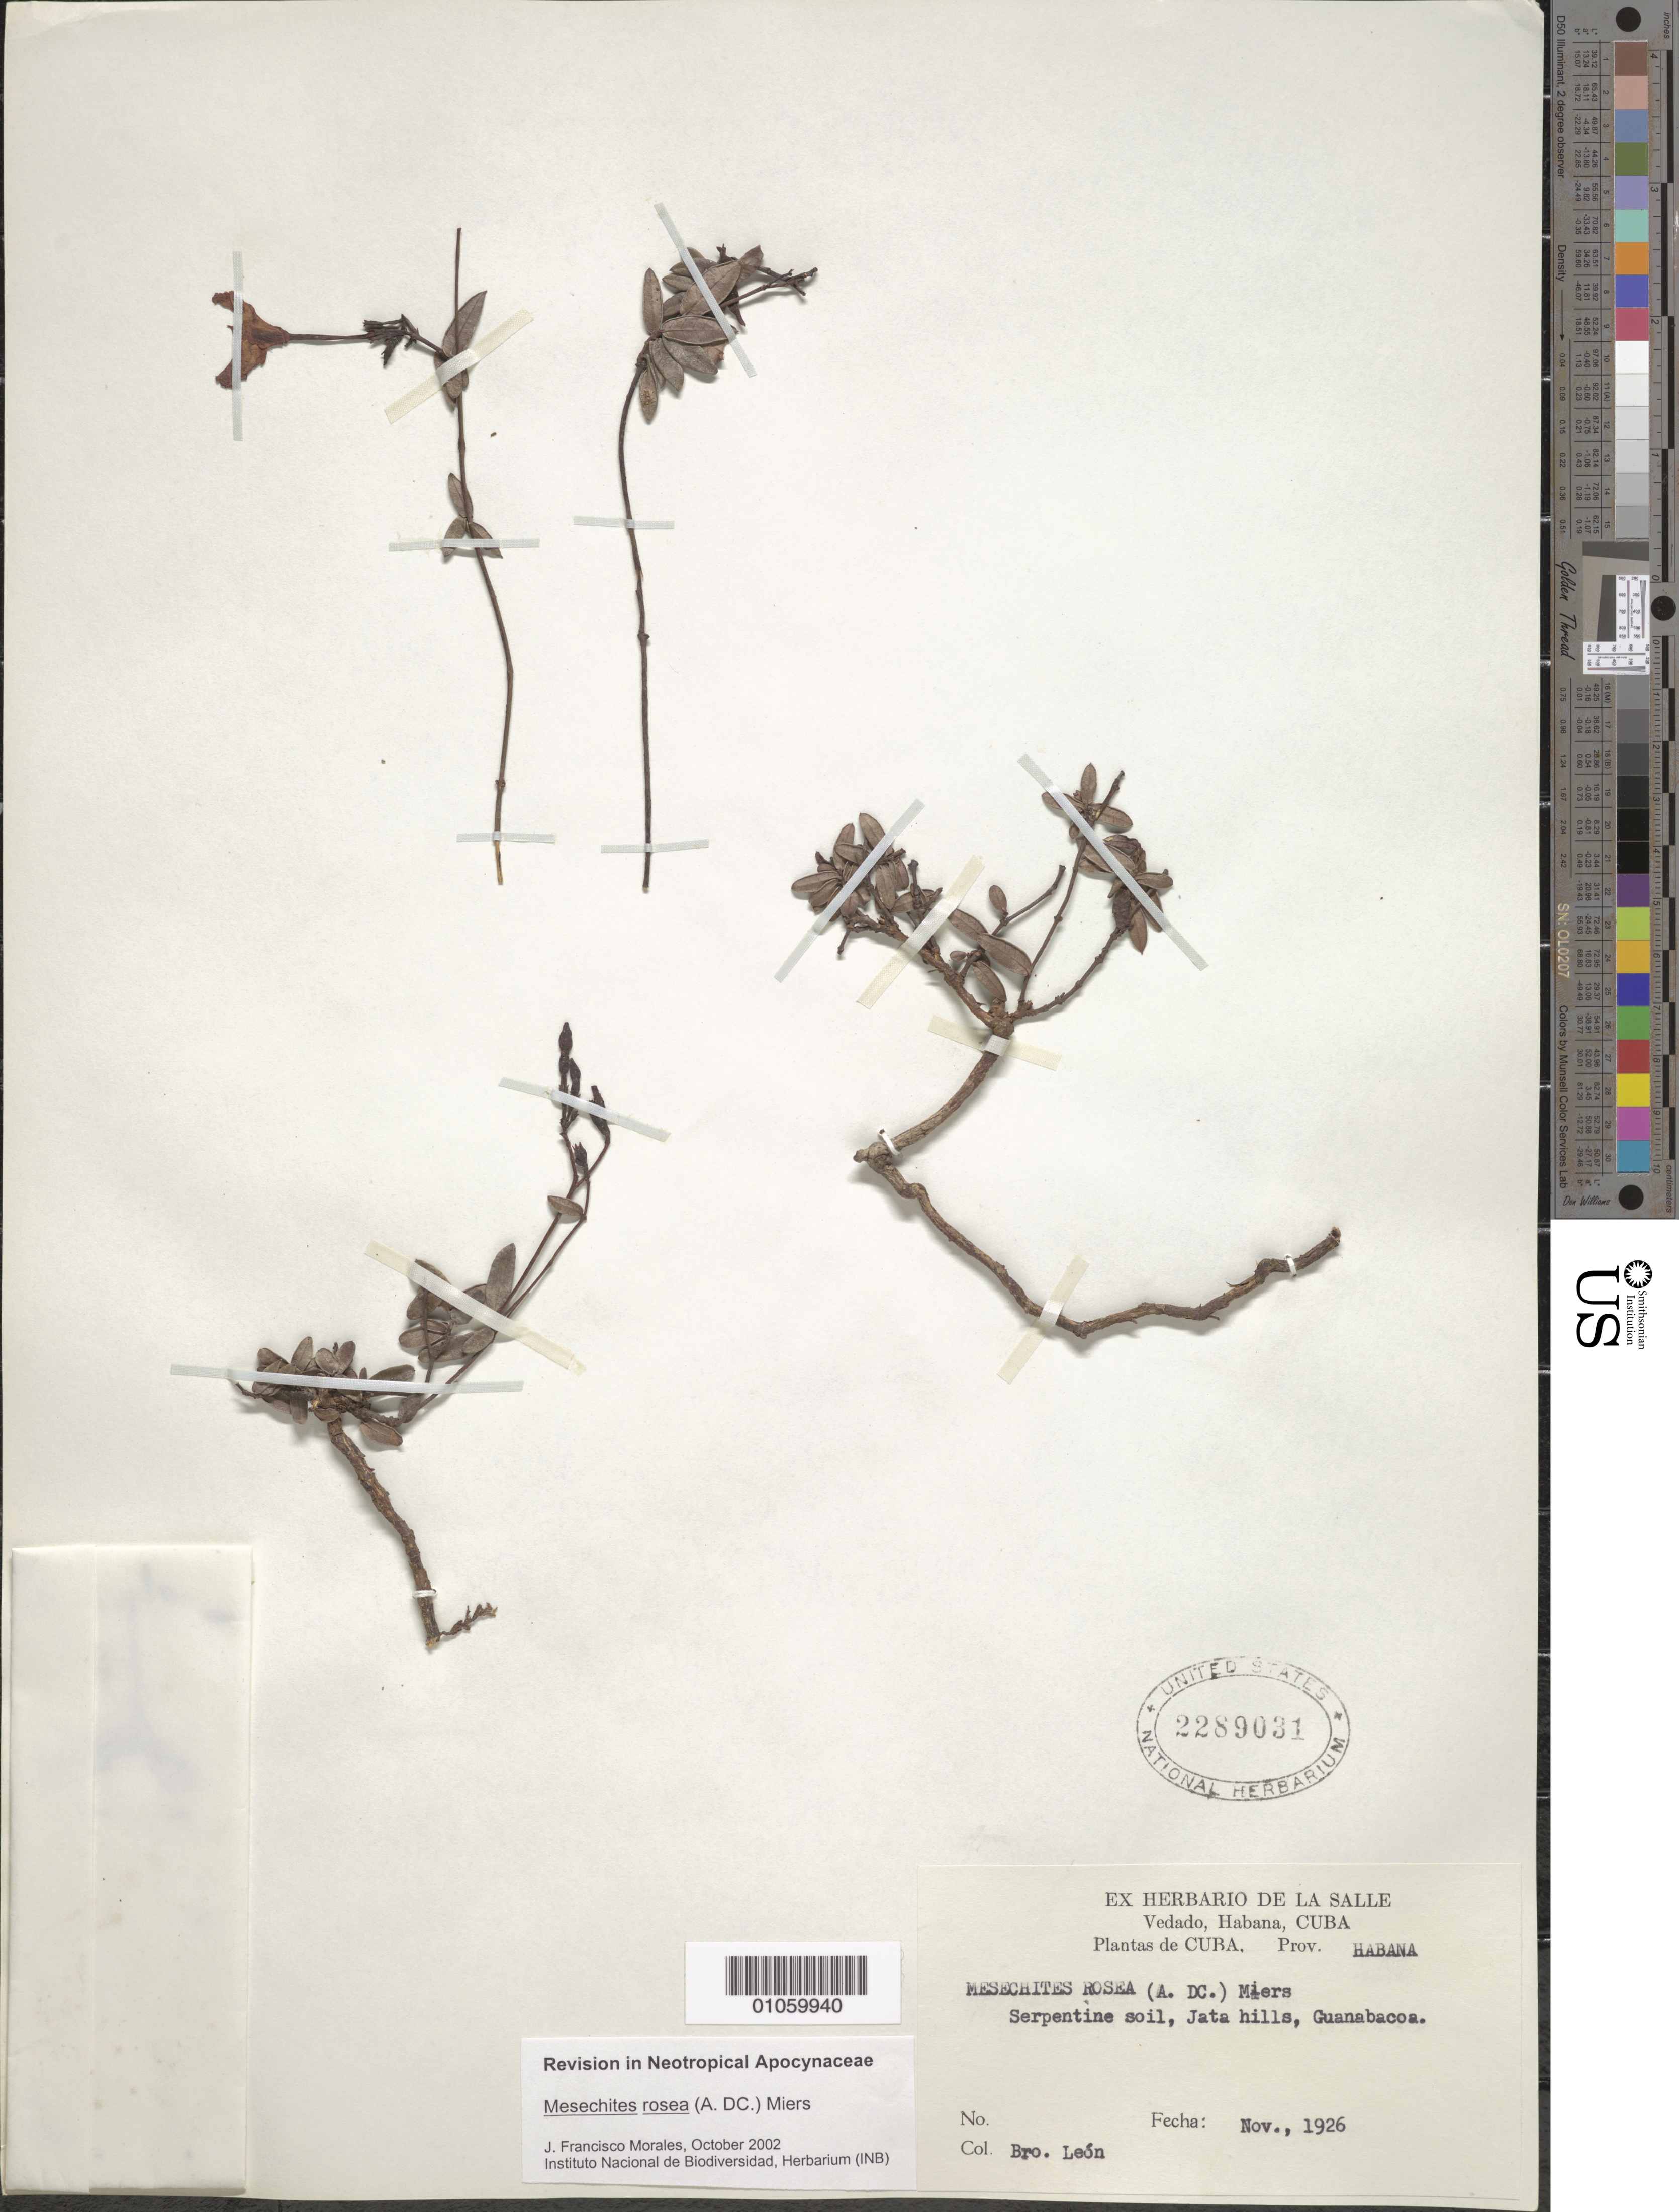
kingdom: Plantae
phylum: Tracheophyta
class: Magnoliopsida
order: Gentianales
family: Apocynaceae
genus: Mesechites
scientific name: Mesechites roseus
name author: (A. DC.) Miers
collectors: Bro. León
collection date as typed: Nov 1926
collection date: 1926-11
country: Cuba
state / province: La Habana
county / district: Municipio Guanabacoa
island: Cuba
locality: Guanabacoa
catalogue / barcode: US 2289031